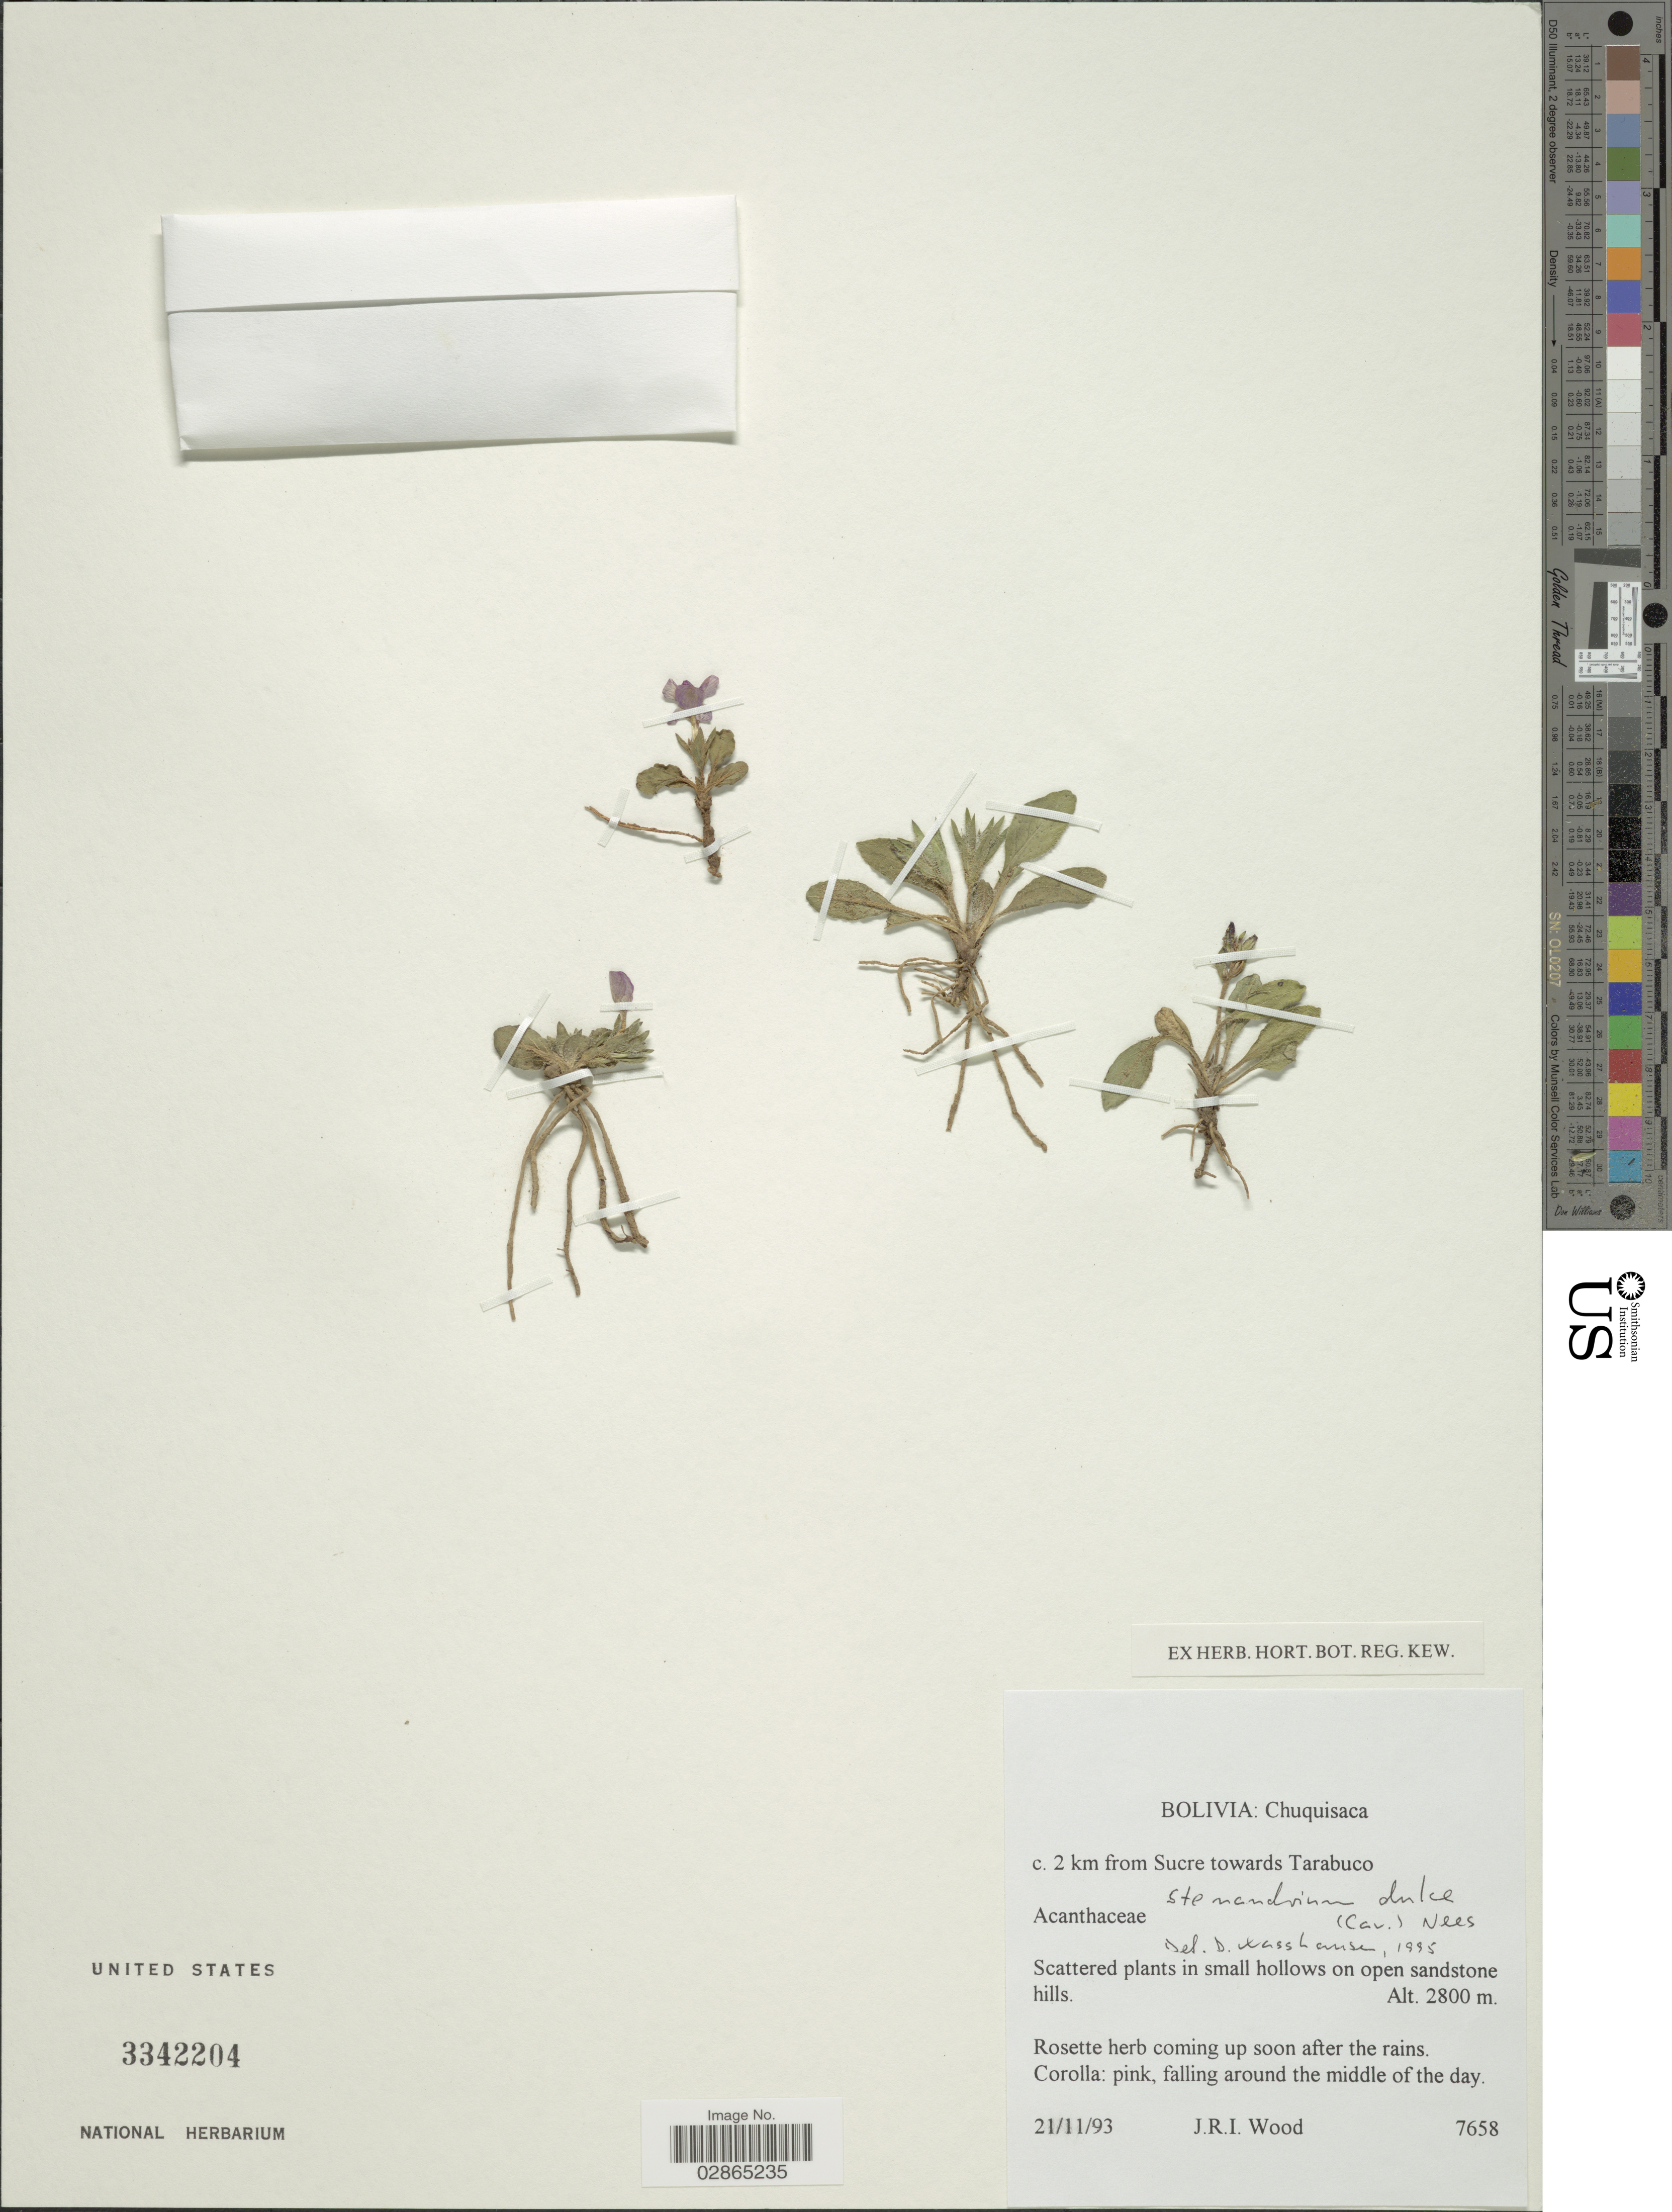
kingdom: Plantae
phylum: Tracheophyta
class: Magnoliopsida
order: Lamiales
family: Acanthaceae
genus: Stenandrium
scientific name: Stenandrium dulce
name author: (Cav.) Nees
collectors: J. R. I. Wood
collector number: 7658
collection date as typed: Transcribed d/m/y: 21/11/93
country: Bolivia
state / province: Chuquisaca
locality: C. 2 km from Sucre towards Tarabuco.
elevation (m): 2800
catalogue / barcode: US 3342204